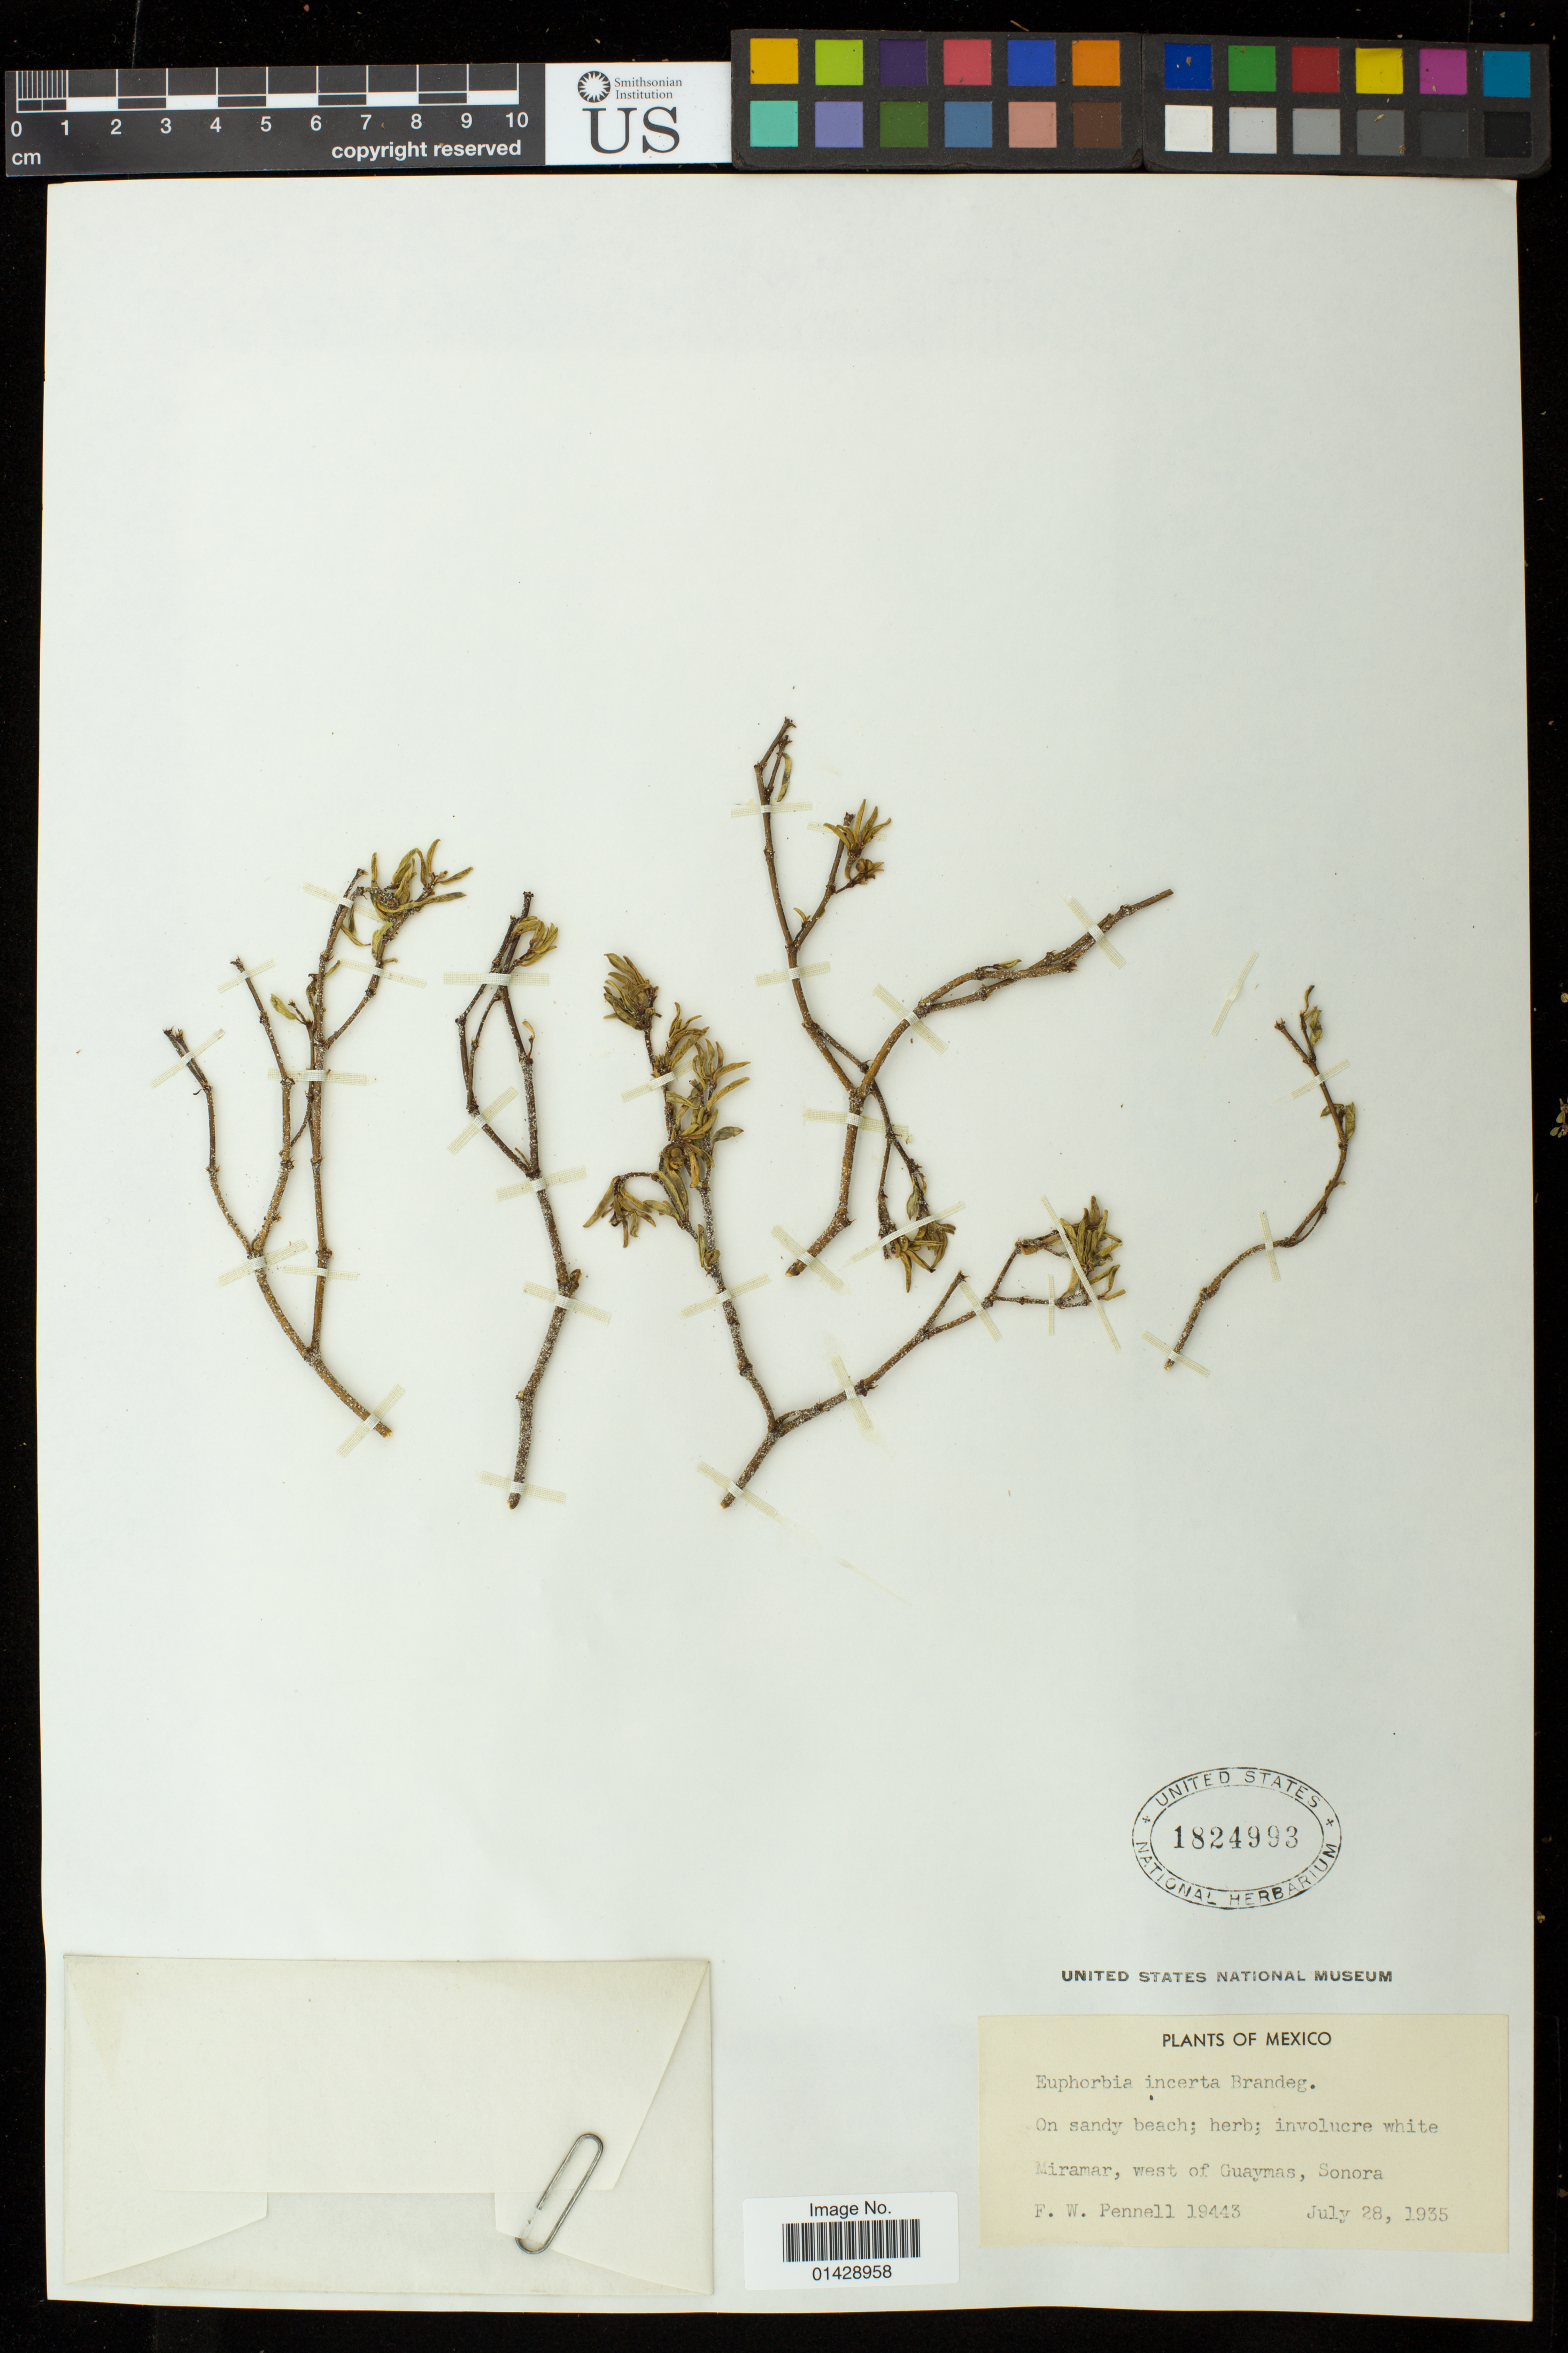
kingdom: Plantae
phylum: Tracheophyta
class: Magnoliopsida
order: Malpighiales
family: Euphorbiaceae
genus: Euphorbia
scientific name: Euphorbia incerta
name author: Brandegee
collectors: F. W. Pennell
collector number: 19443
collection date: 1935-07-28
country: Mexico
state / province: Sonora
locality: Miramar, west of Guaymas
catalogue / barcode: US 1824993